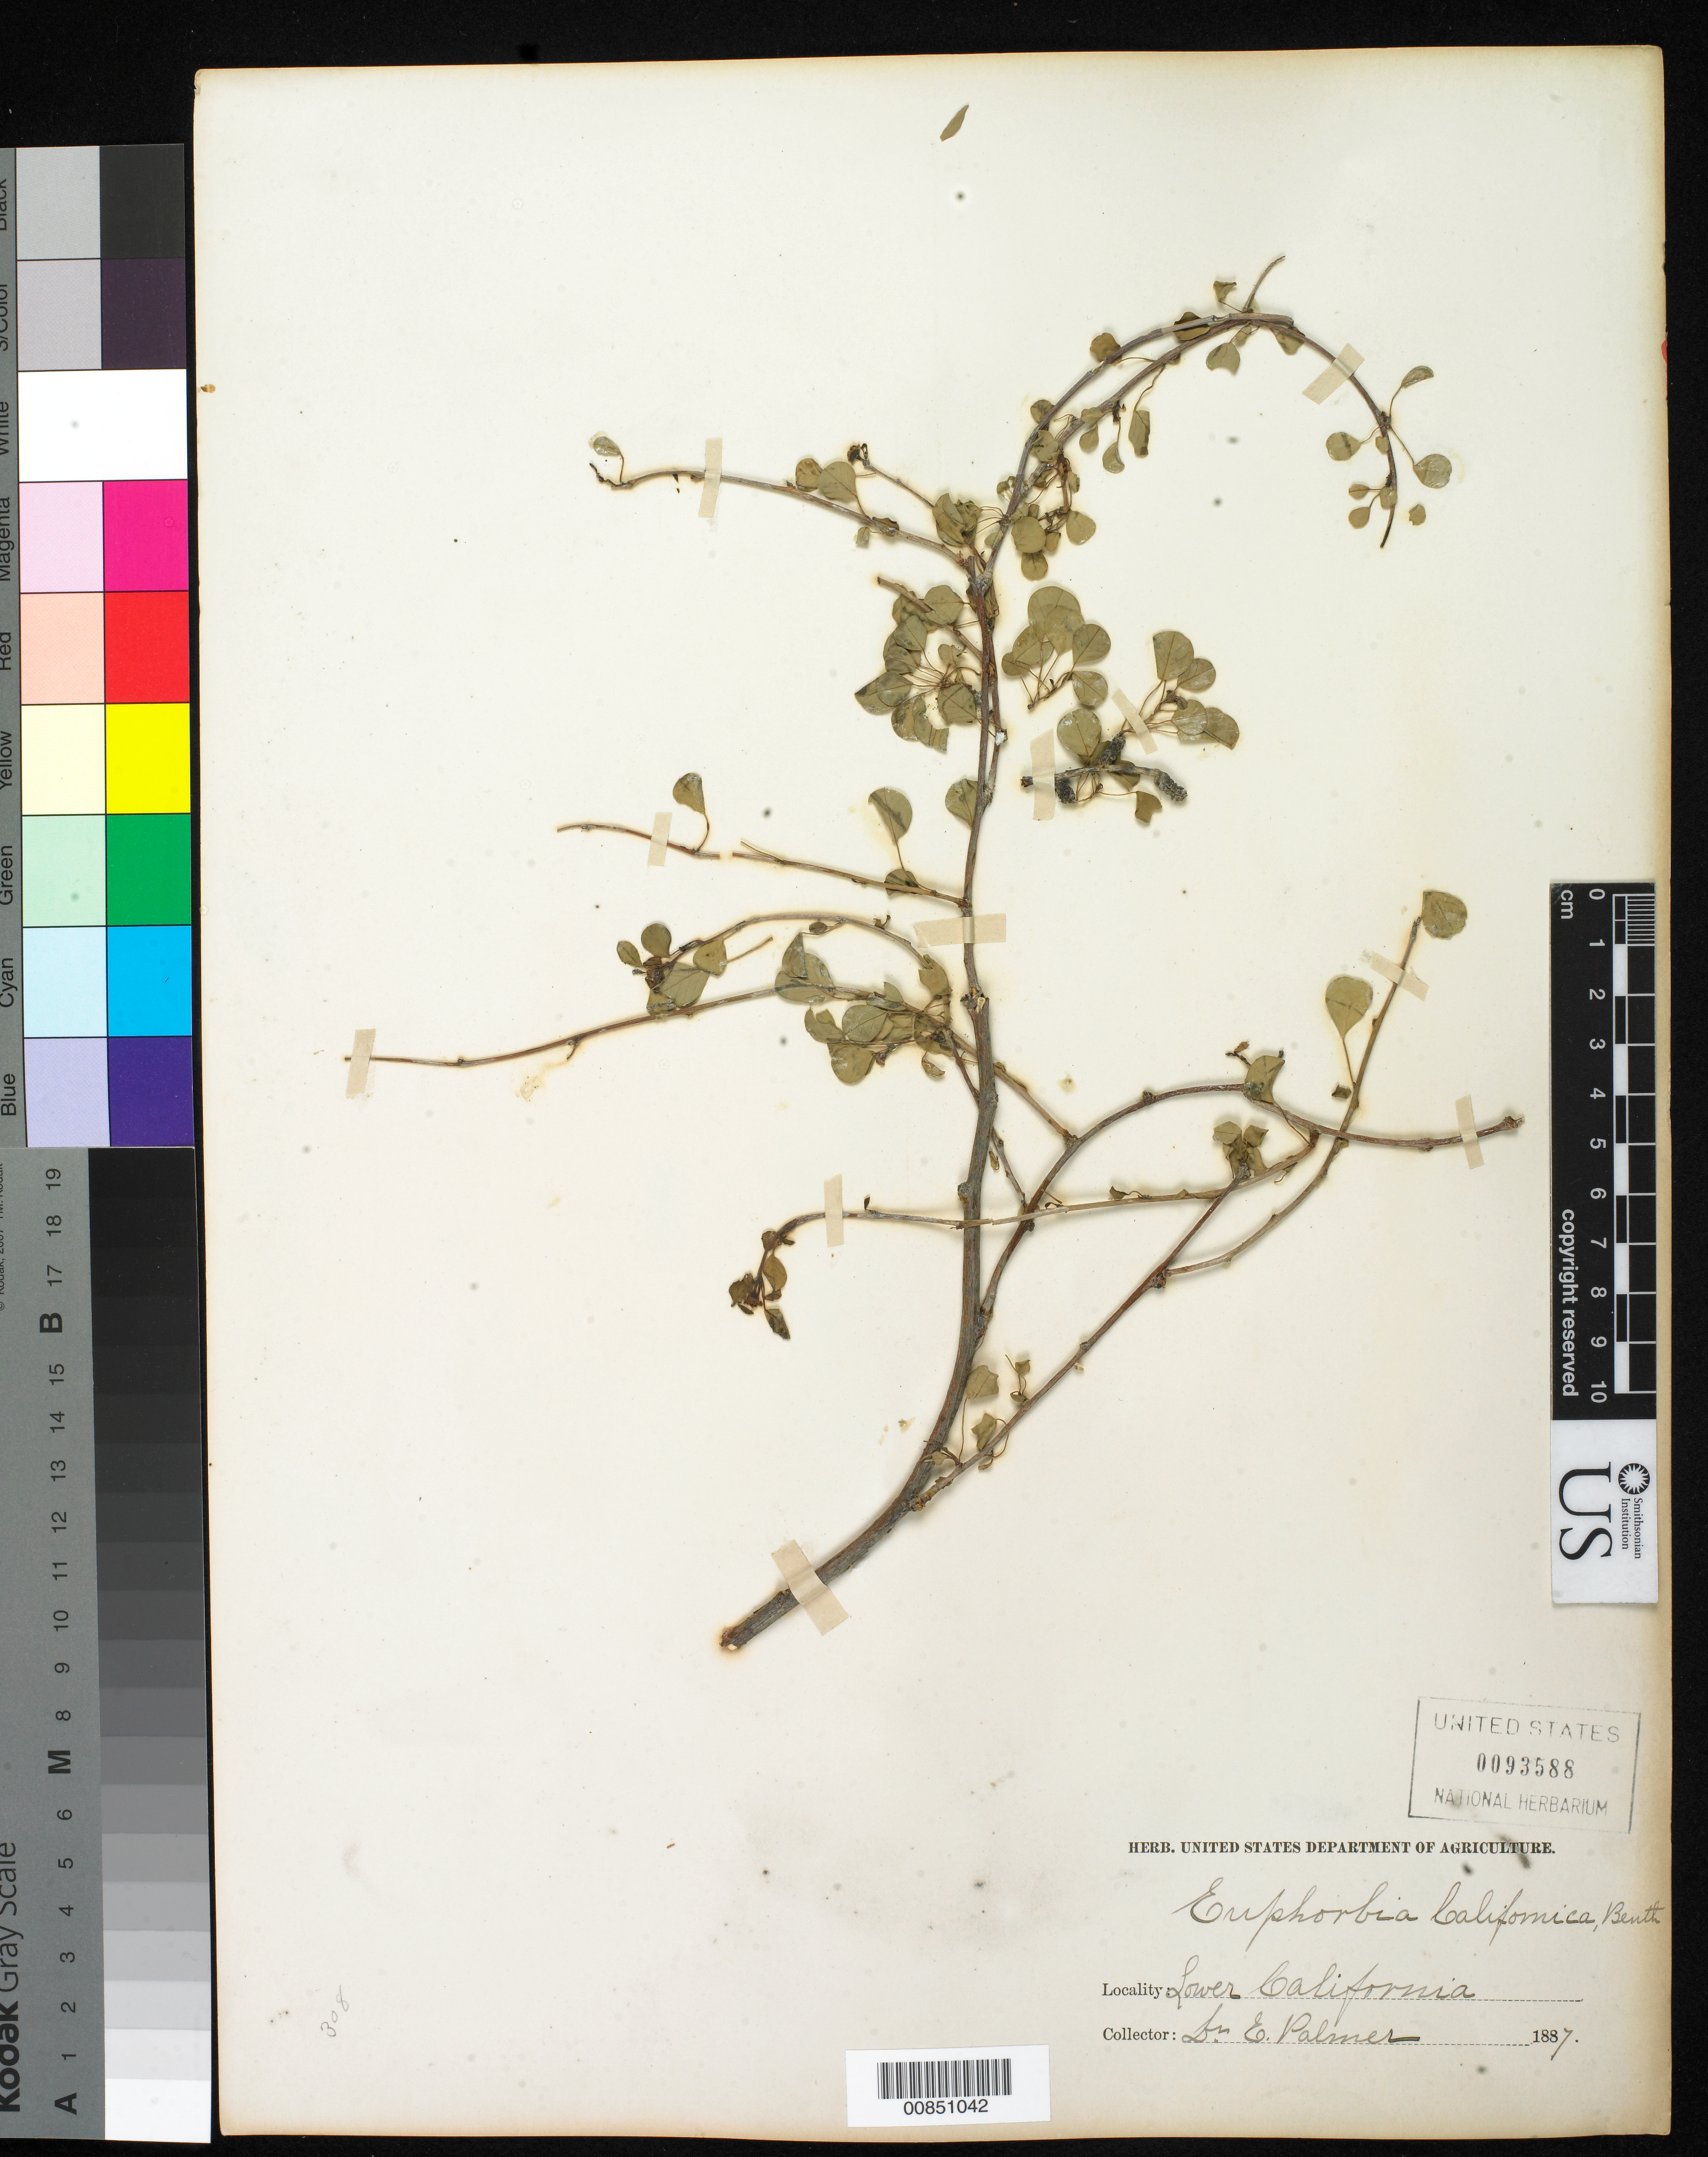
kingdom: Plantae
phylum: Tracheophyta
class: Magnoliopsida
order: Malpighiales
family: Euphorbiaceae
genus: Euphorbia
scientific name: Euphorbia californica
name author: Benth.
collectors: E. Palmer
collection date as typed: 1887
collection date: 1887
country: Mexico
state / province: Baja California Norte / Baja California Sur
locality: Baja California Norte / Baja California Sur. (Lower California).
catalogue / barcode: US 93588